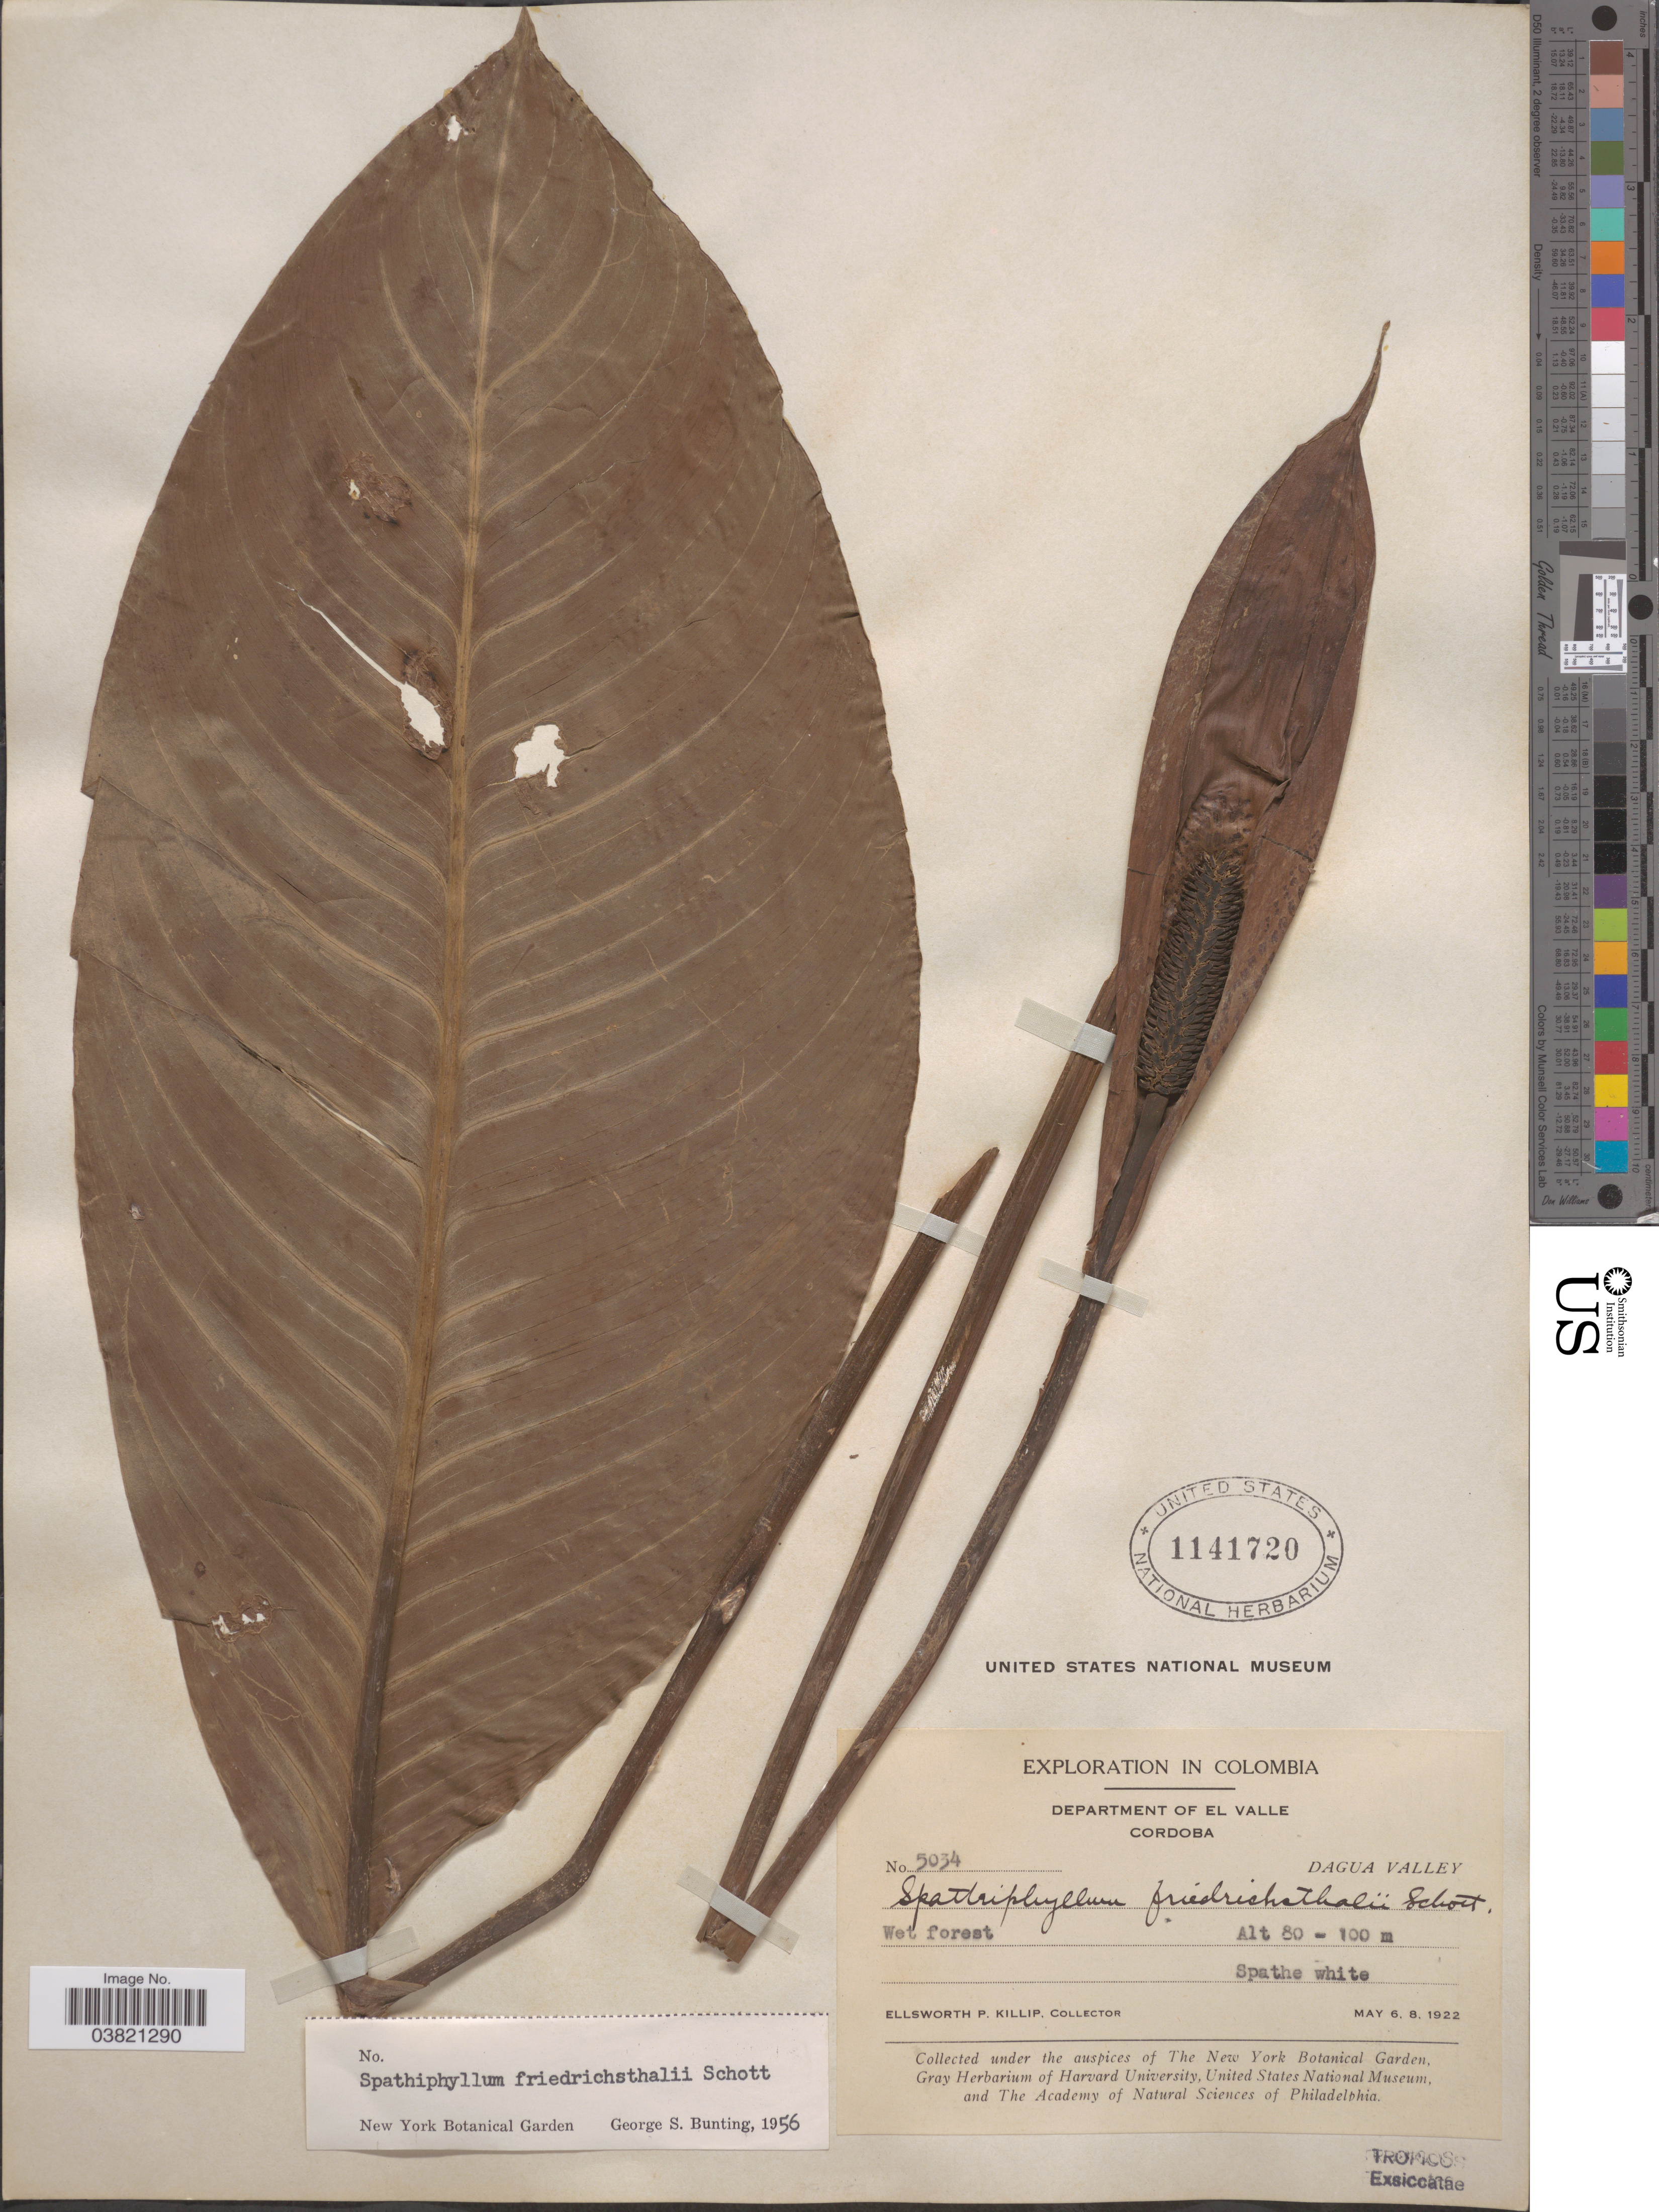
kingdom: Plantae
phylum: Tracheophyta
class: Liliopsida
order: Alismatales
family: Araceae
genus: Spathiphyllum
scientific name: Spathiphyllum friedrichsthalii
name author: Schott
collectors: E. P. Killip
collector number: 5034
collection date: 1922-05-06/1922-05-08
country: Colombia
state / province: Valle del Cauca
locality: Department of El Valle. Cordoba. Dagua Valley.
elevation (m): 80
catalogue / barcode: US 1141720